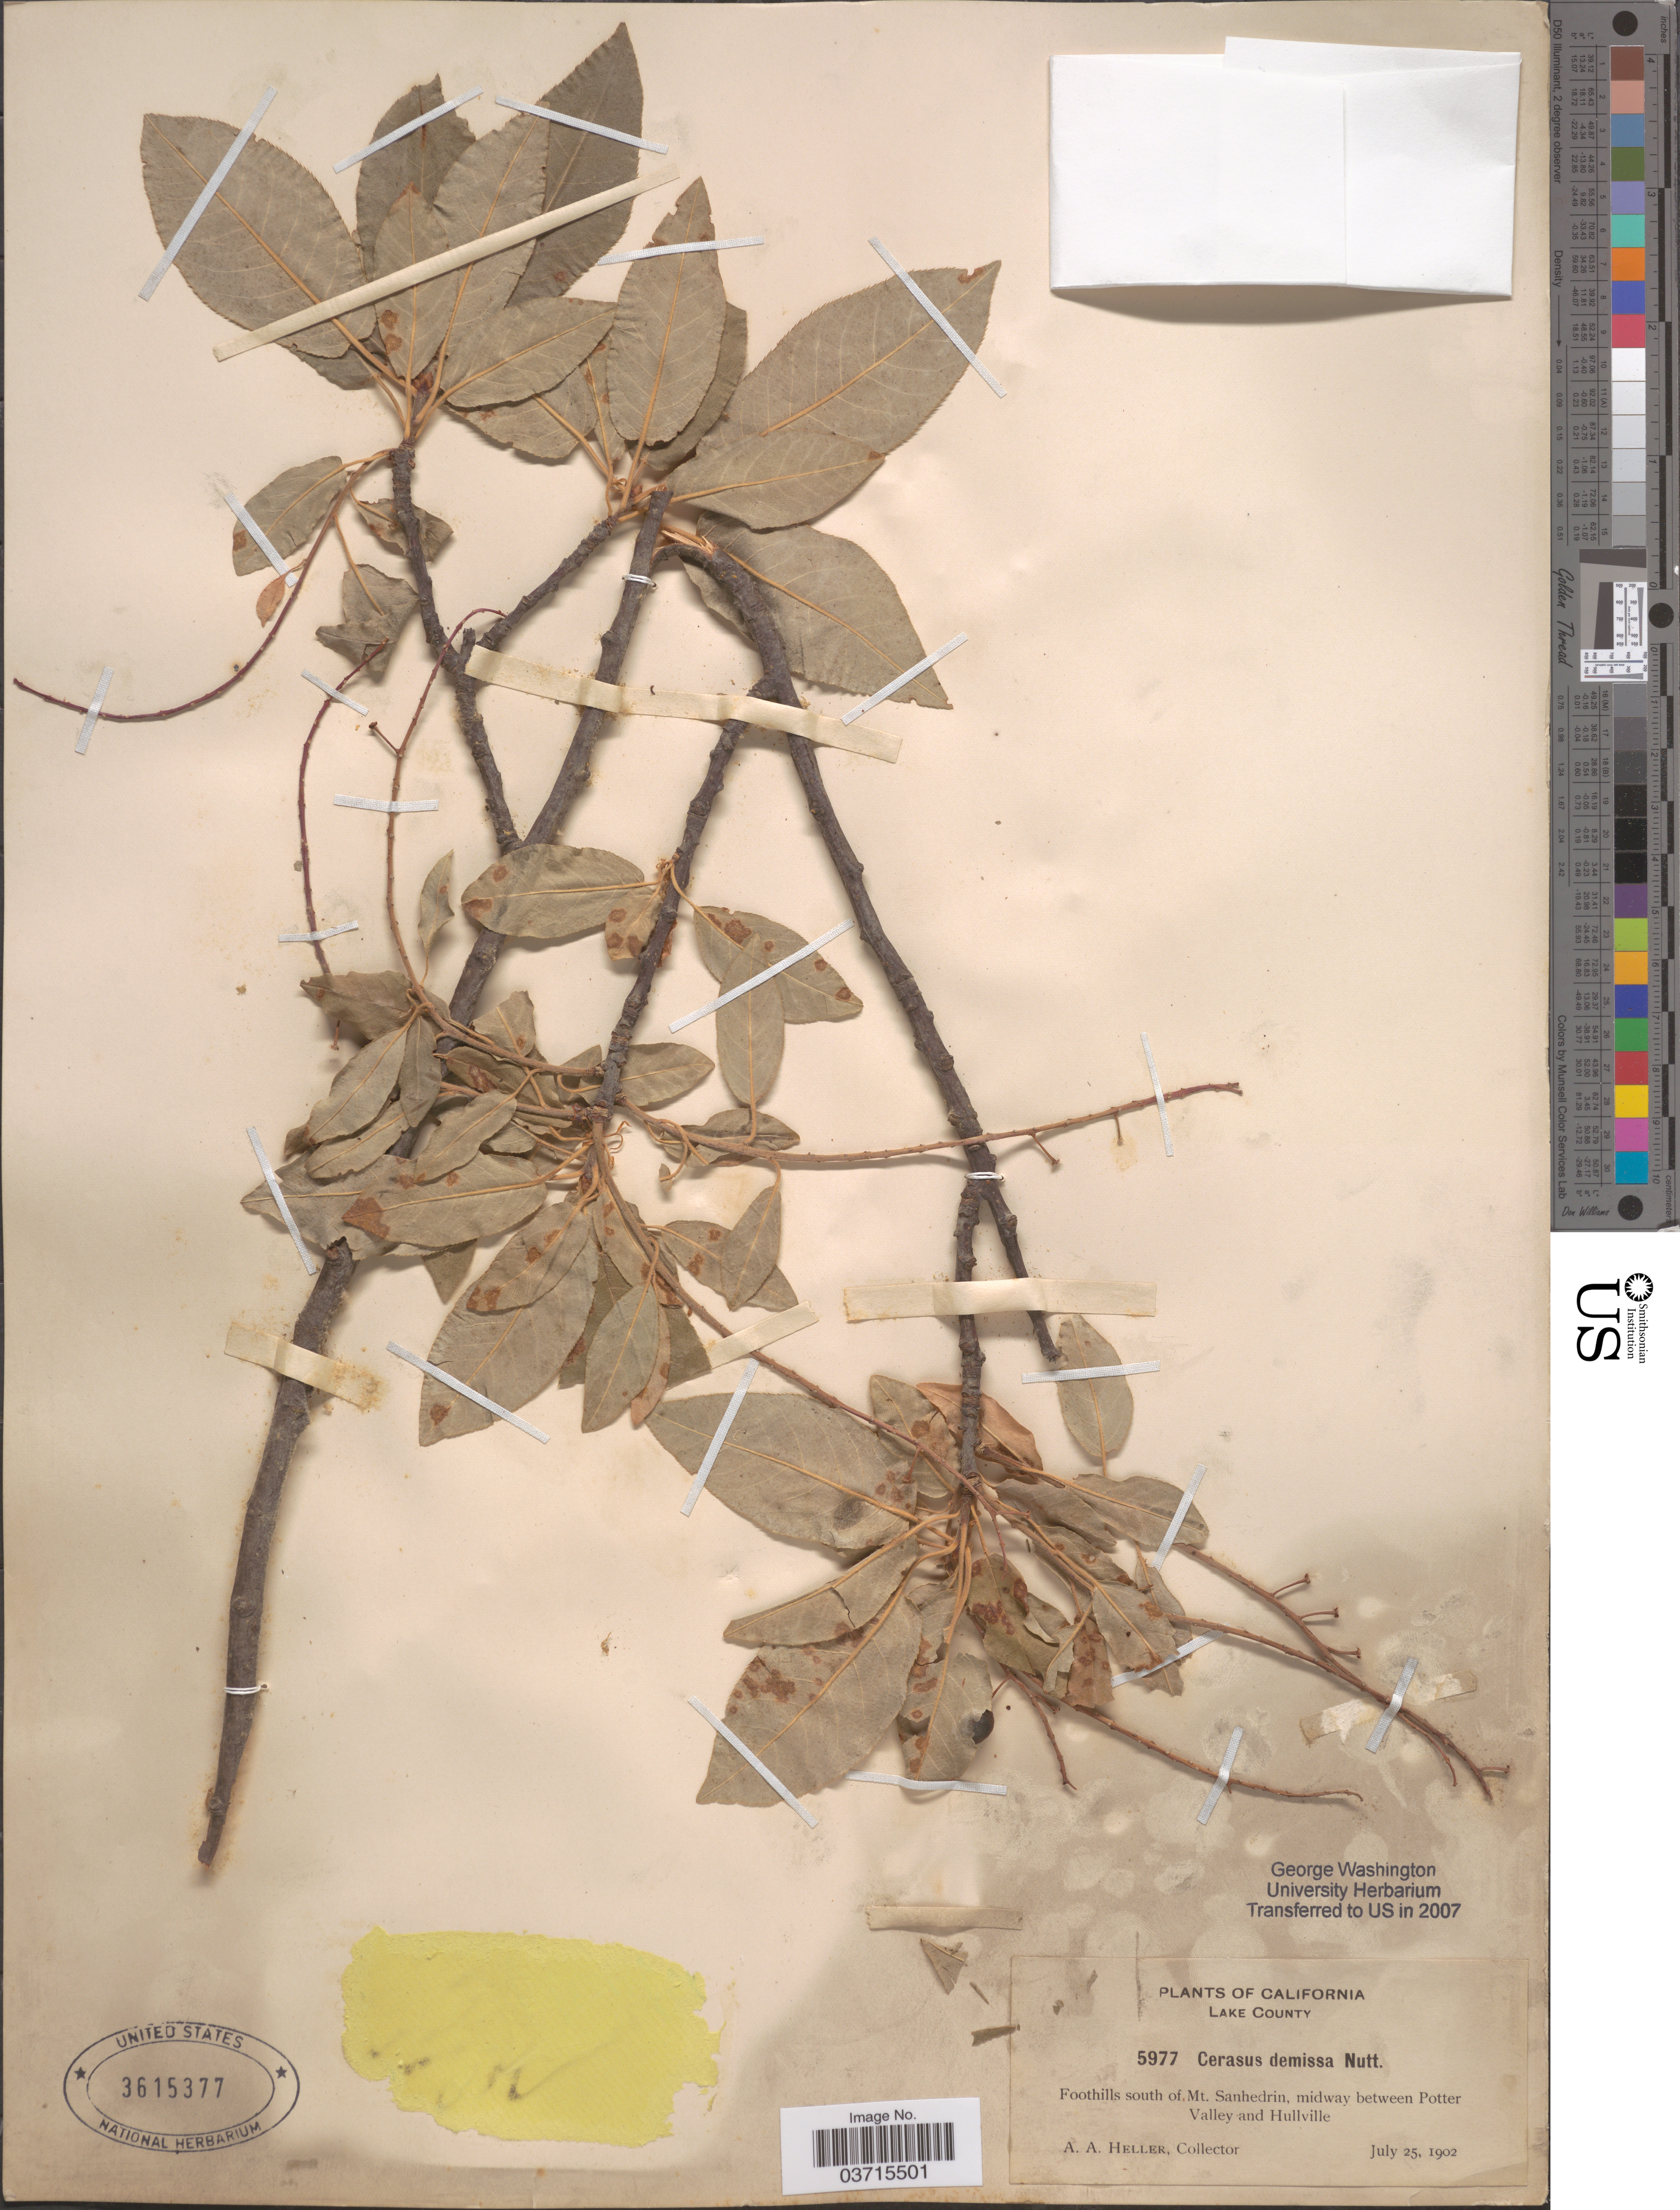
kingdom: Plantae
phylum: Tracheophyta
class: Magnoliopsida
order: Rosales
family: Rosaceae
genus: Prunus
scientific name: Prunus demissa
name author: (Nutt.) Walp.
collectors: A. A. Heller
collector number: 5977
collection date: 1902-07-25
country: United States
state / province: California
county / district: Lake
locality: Lake County. Foothills south of Mt. Sanhedrin, midway between Potter Valley and Hullville.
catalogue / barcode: US 3615377